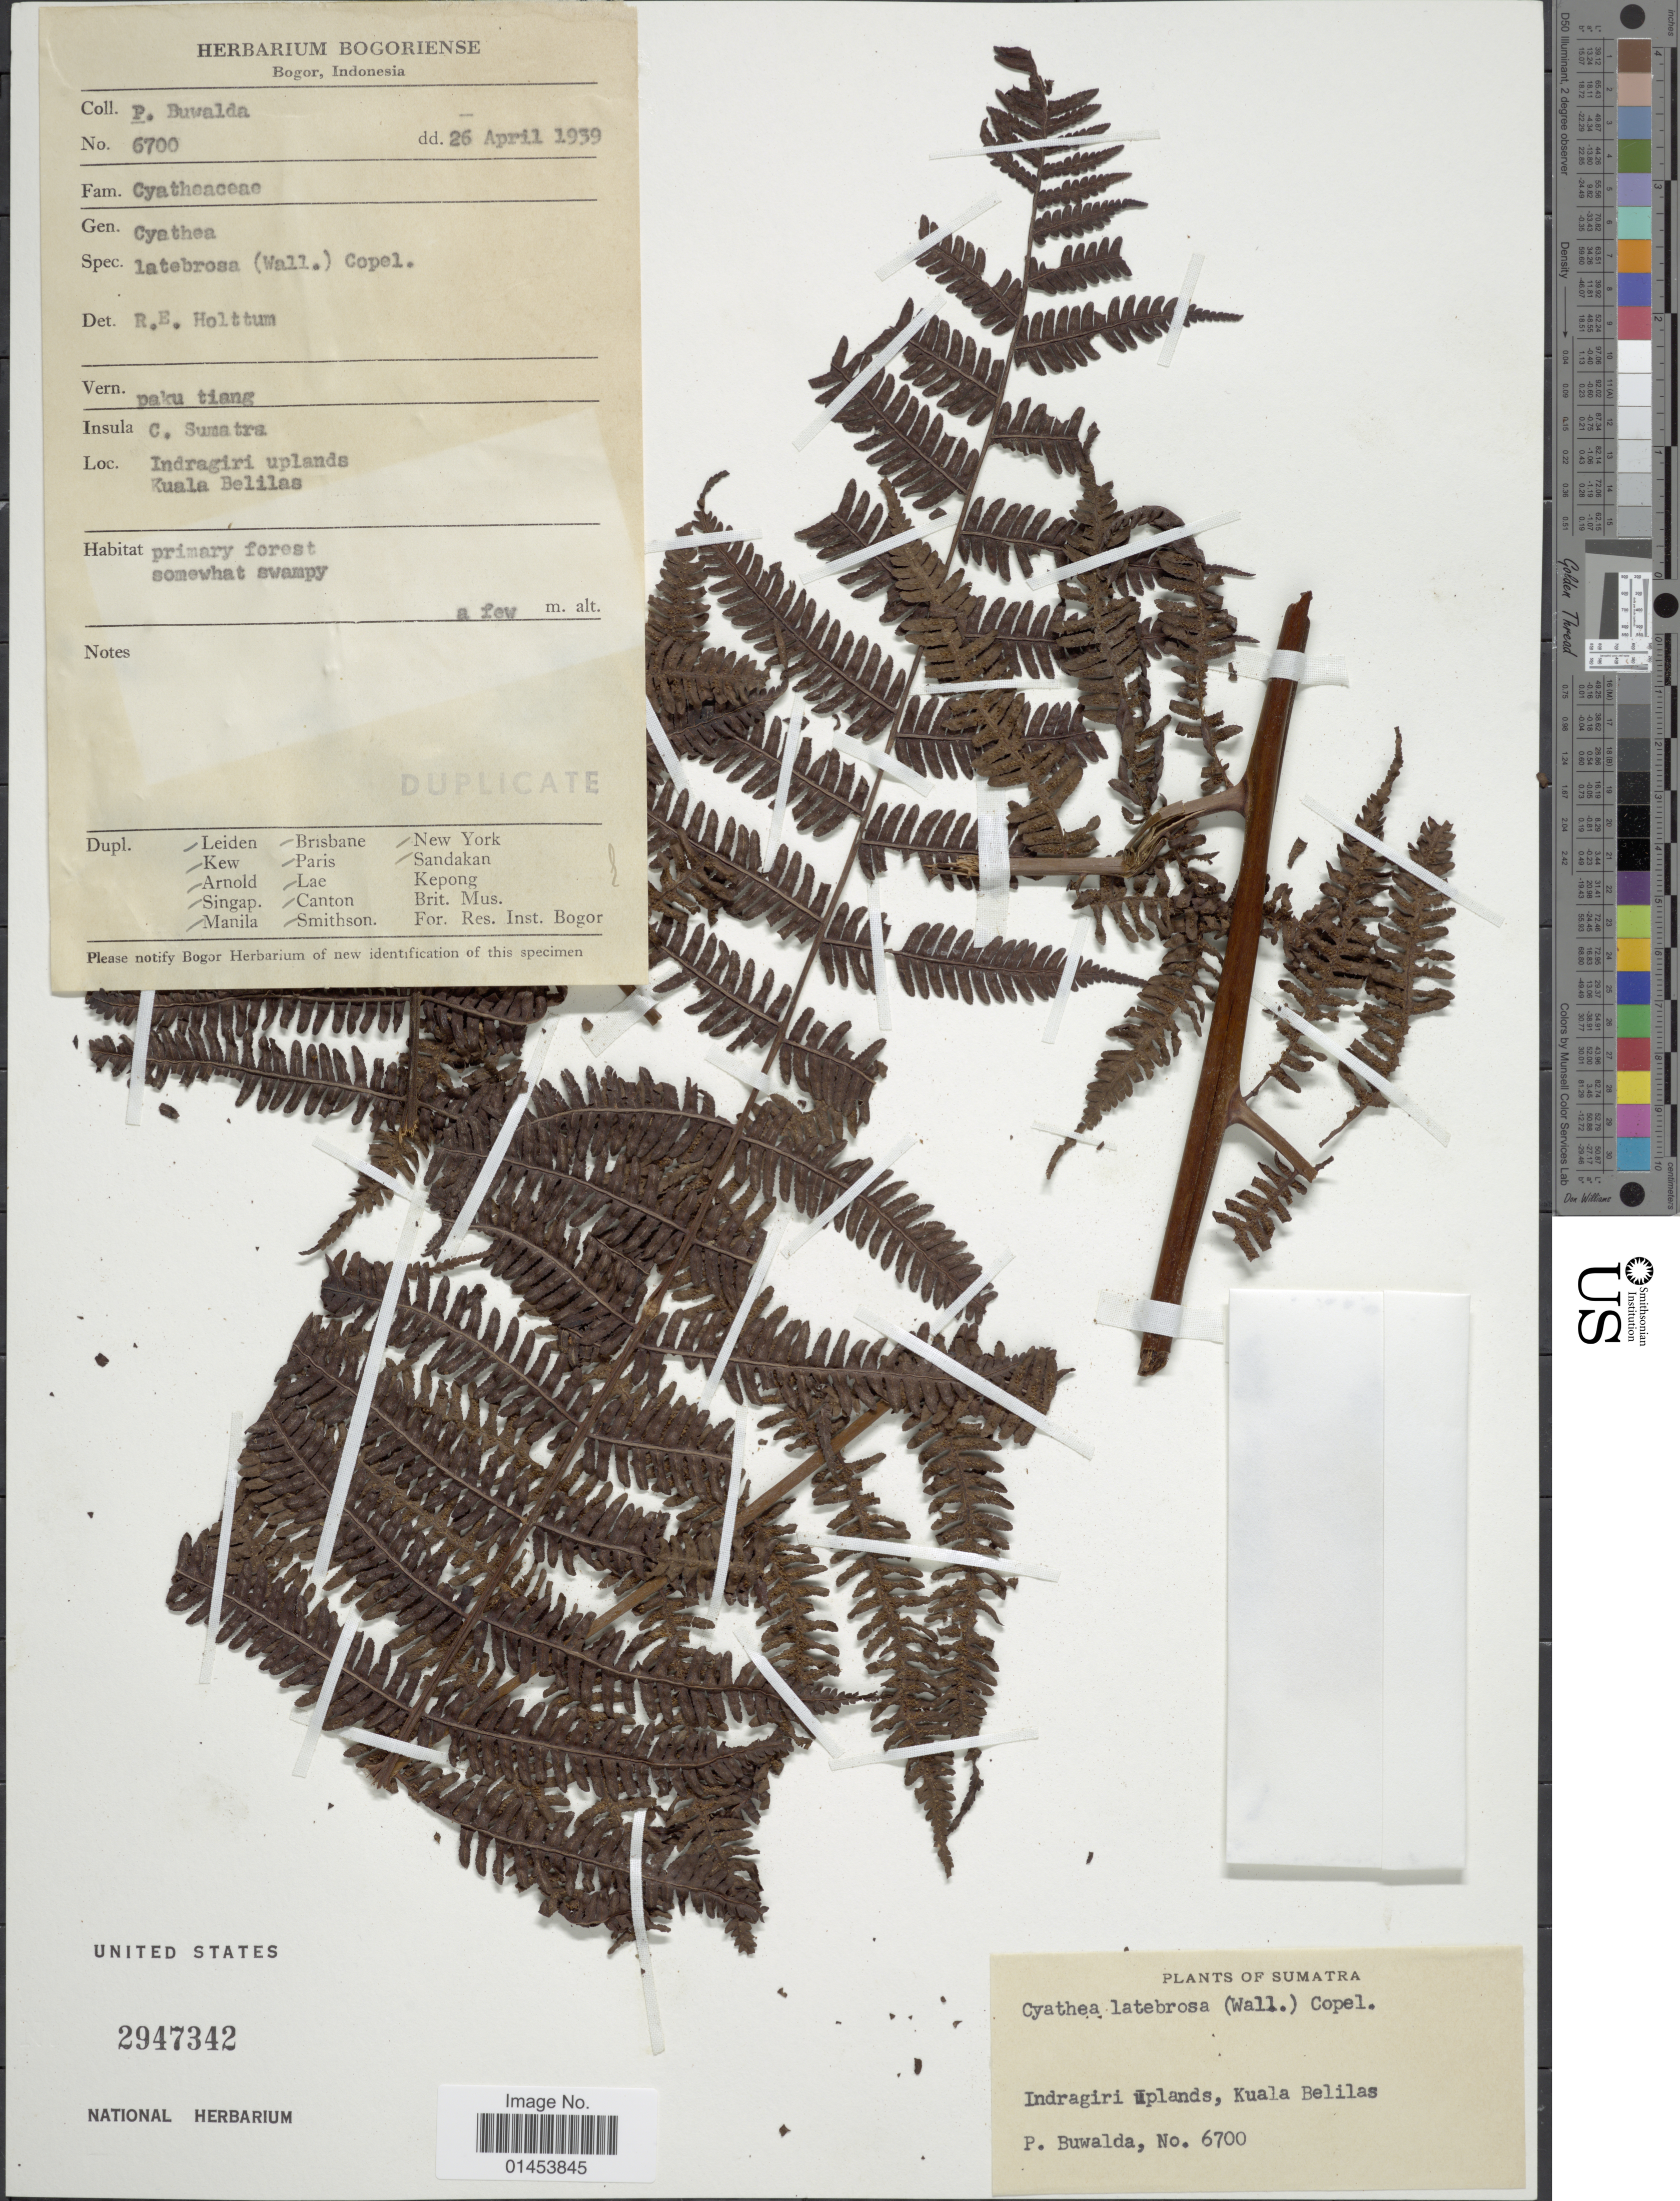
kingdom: Plantae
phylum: Tracheophyta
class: Polypodiopsida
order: Cyatheales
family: Cyatheaceae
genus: Cyathea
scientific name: Cyathea latebrosa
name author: (Wall. ex Hook.) Copel.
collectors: P. Buwalda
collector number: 6700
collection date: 1939-04-26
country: Indonesia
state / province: Sumatra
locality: C. Sumatra, Indragiri uplands Kuala Belilas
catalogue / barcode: US 2947342